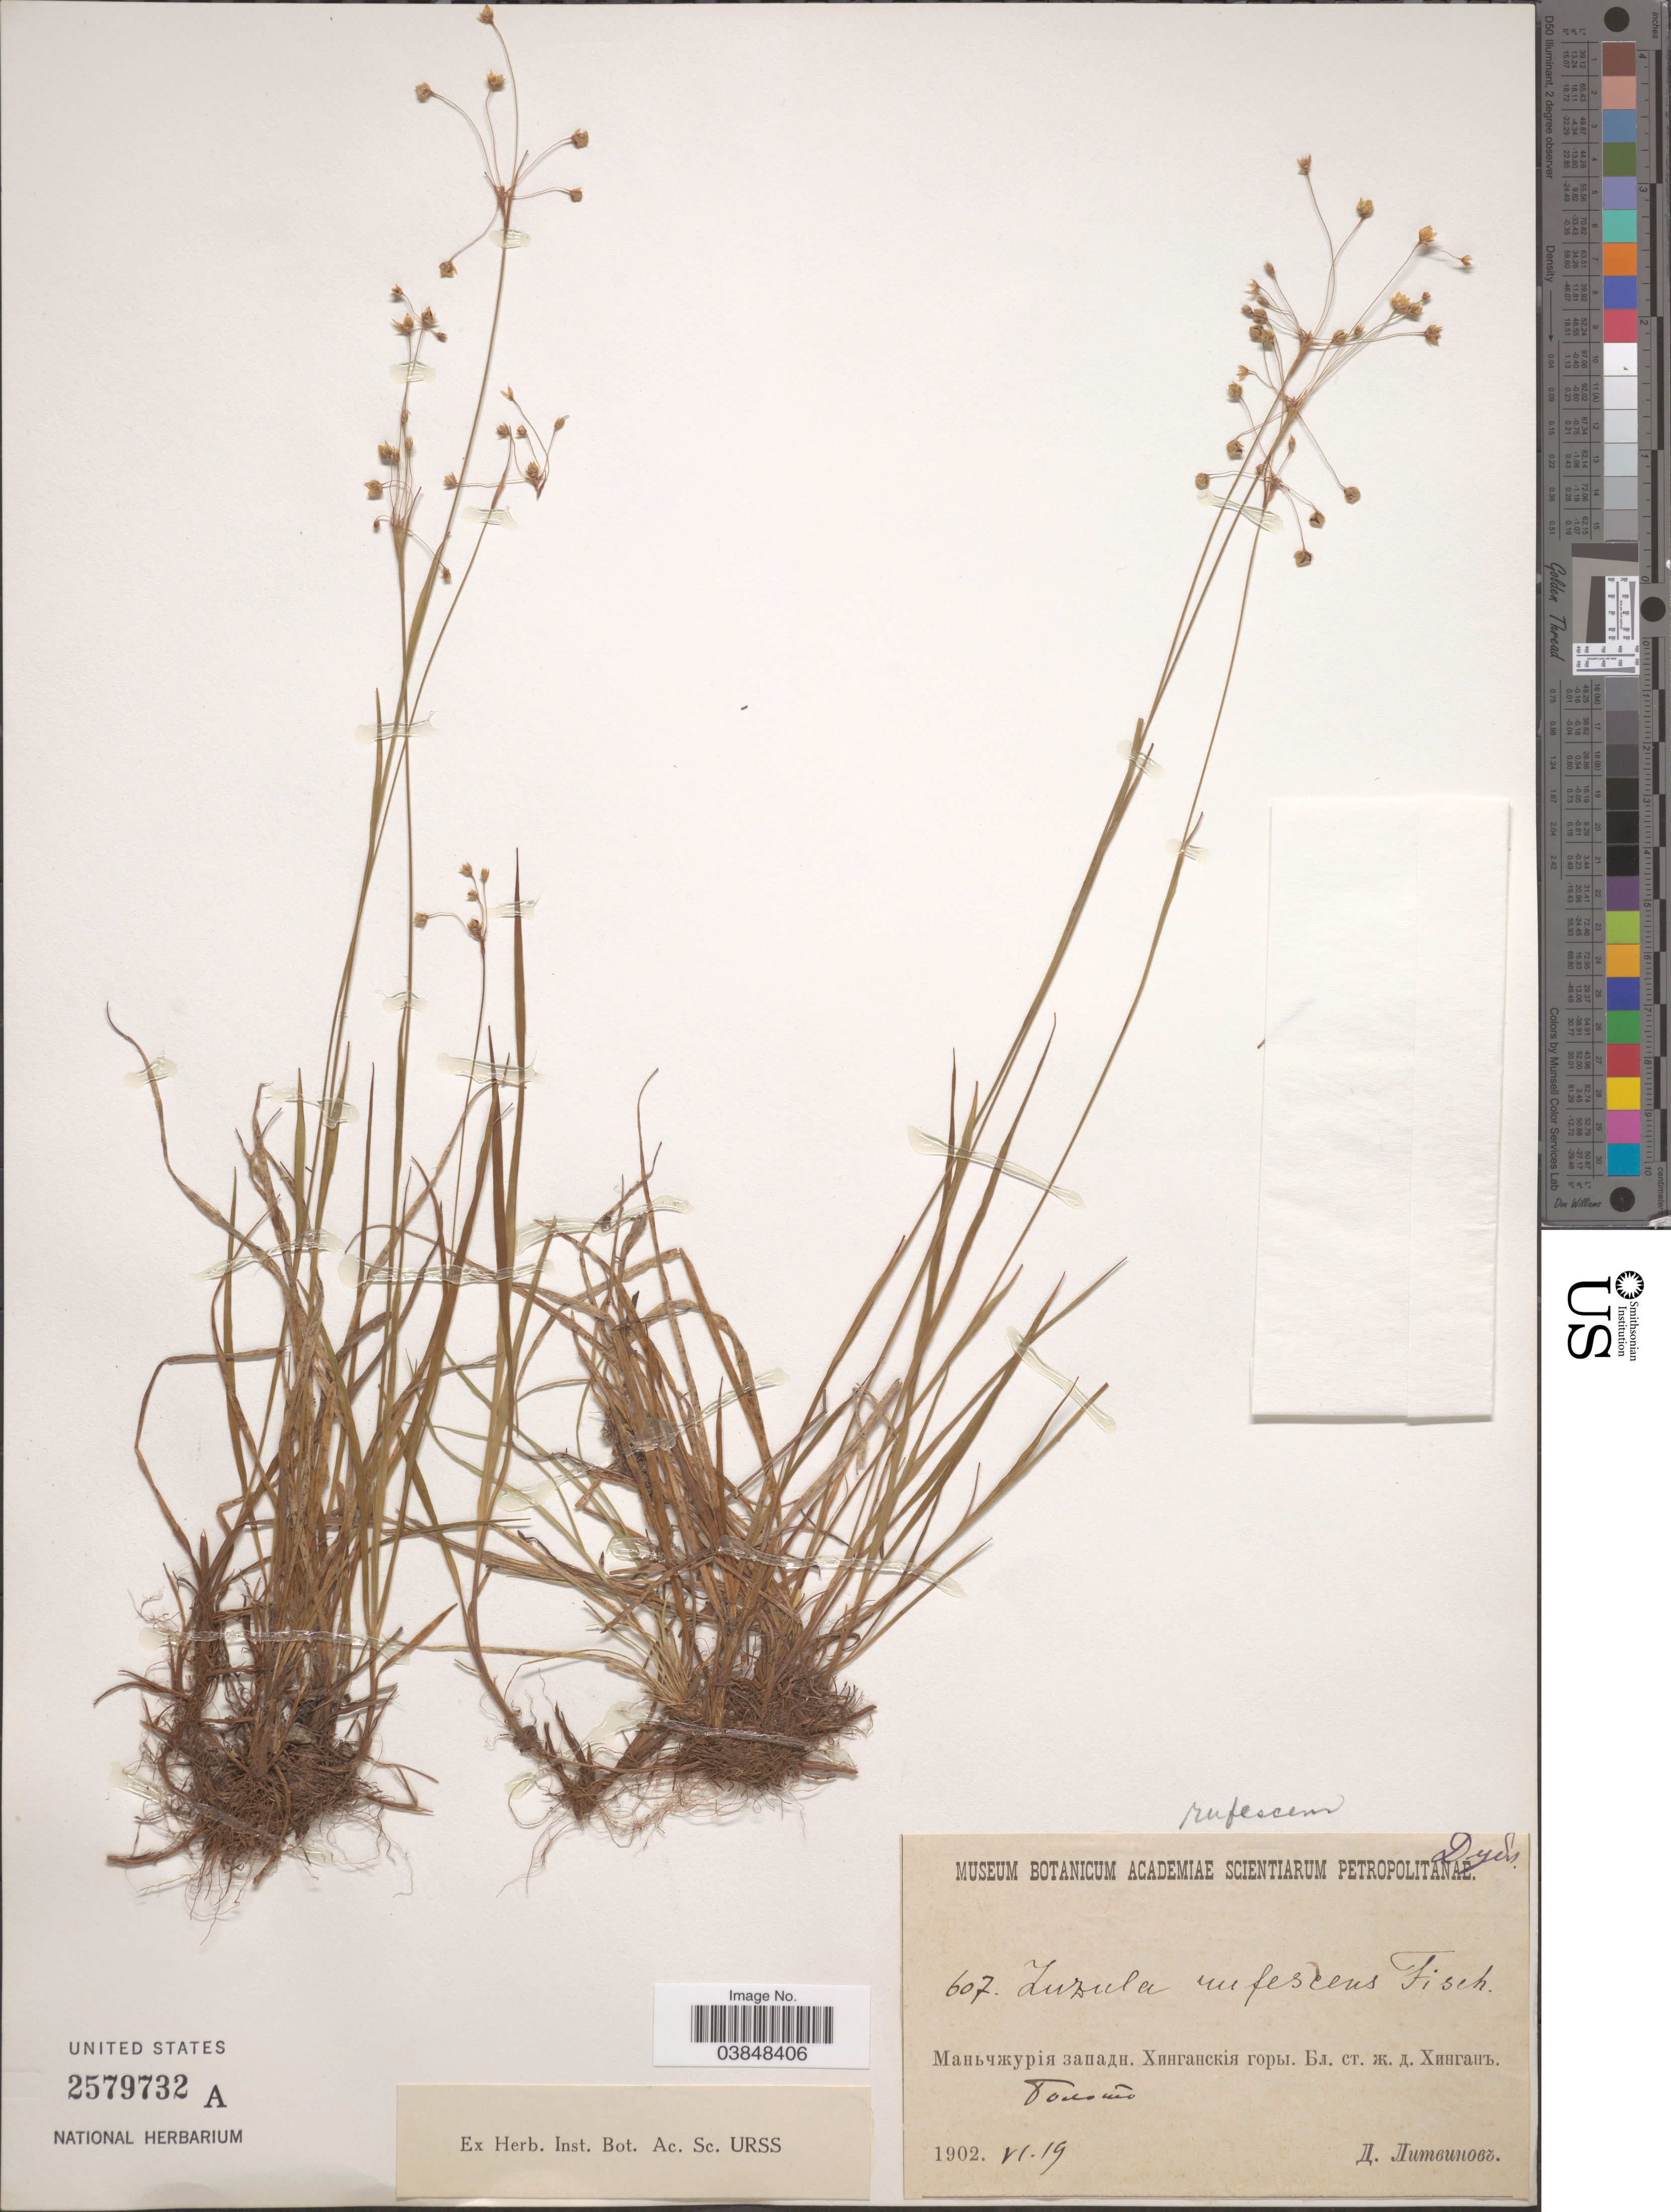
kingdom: Plantae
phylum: Tracheophyta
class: Liliopsida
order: Poales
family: Juncaceae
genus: Luzula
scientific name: Luzula rufescens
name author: Fisch. ex E. Mey.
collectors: X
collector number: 607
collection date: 1902-06-19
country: China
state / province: Heilongjiang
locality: Hinggan Mts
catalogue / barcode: US 2579732A